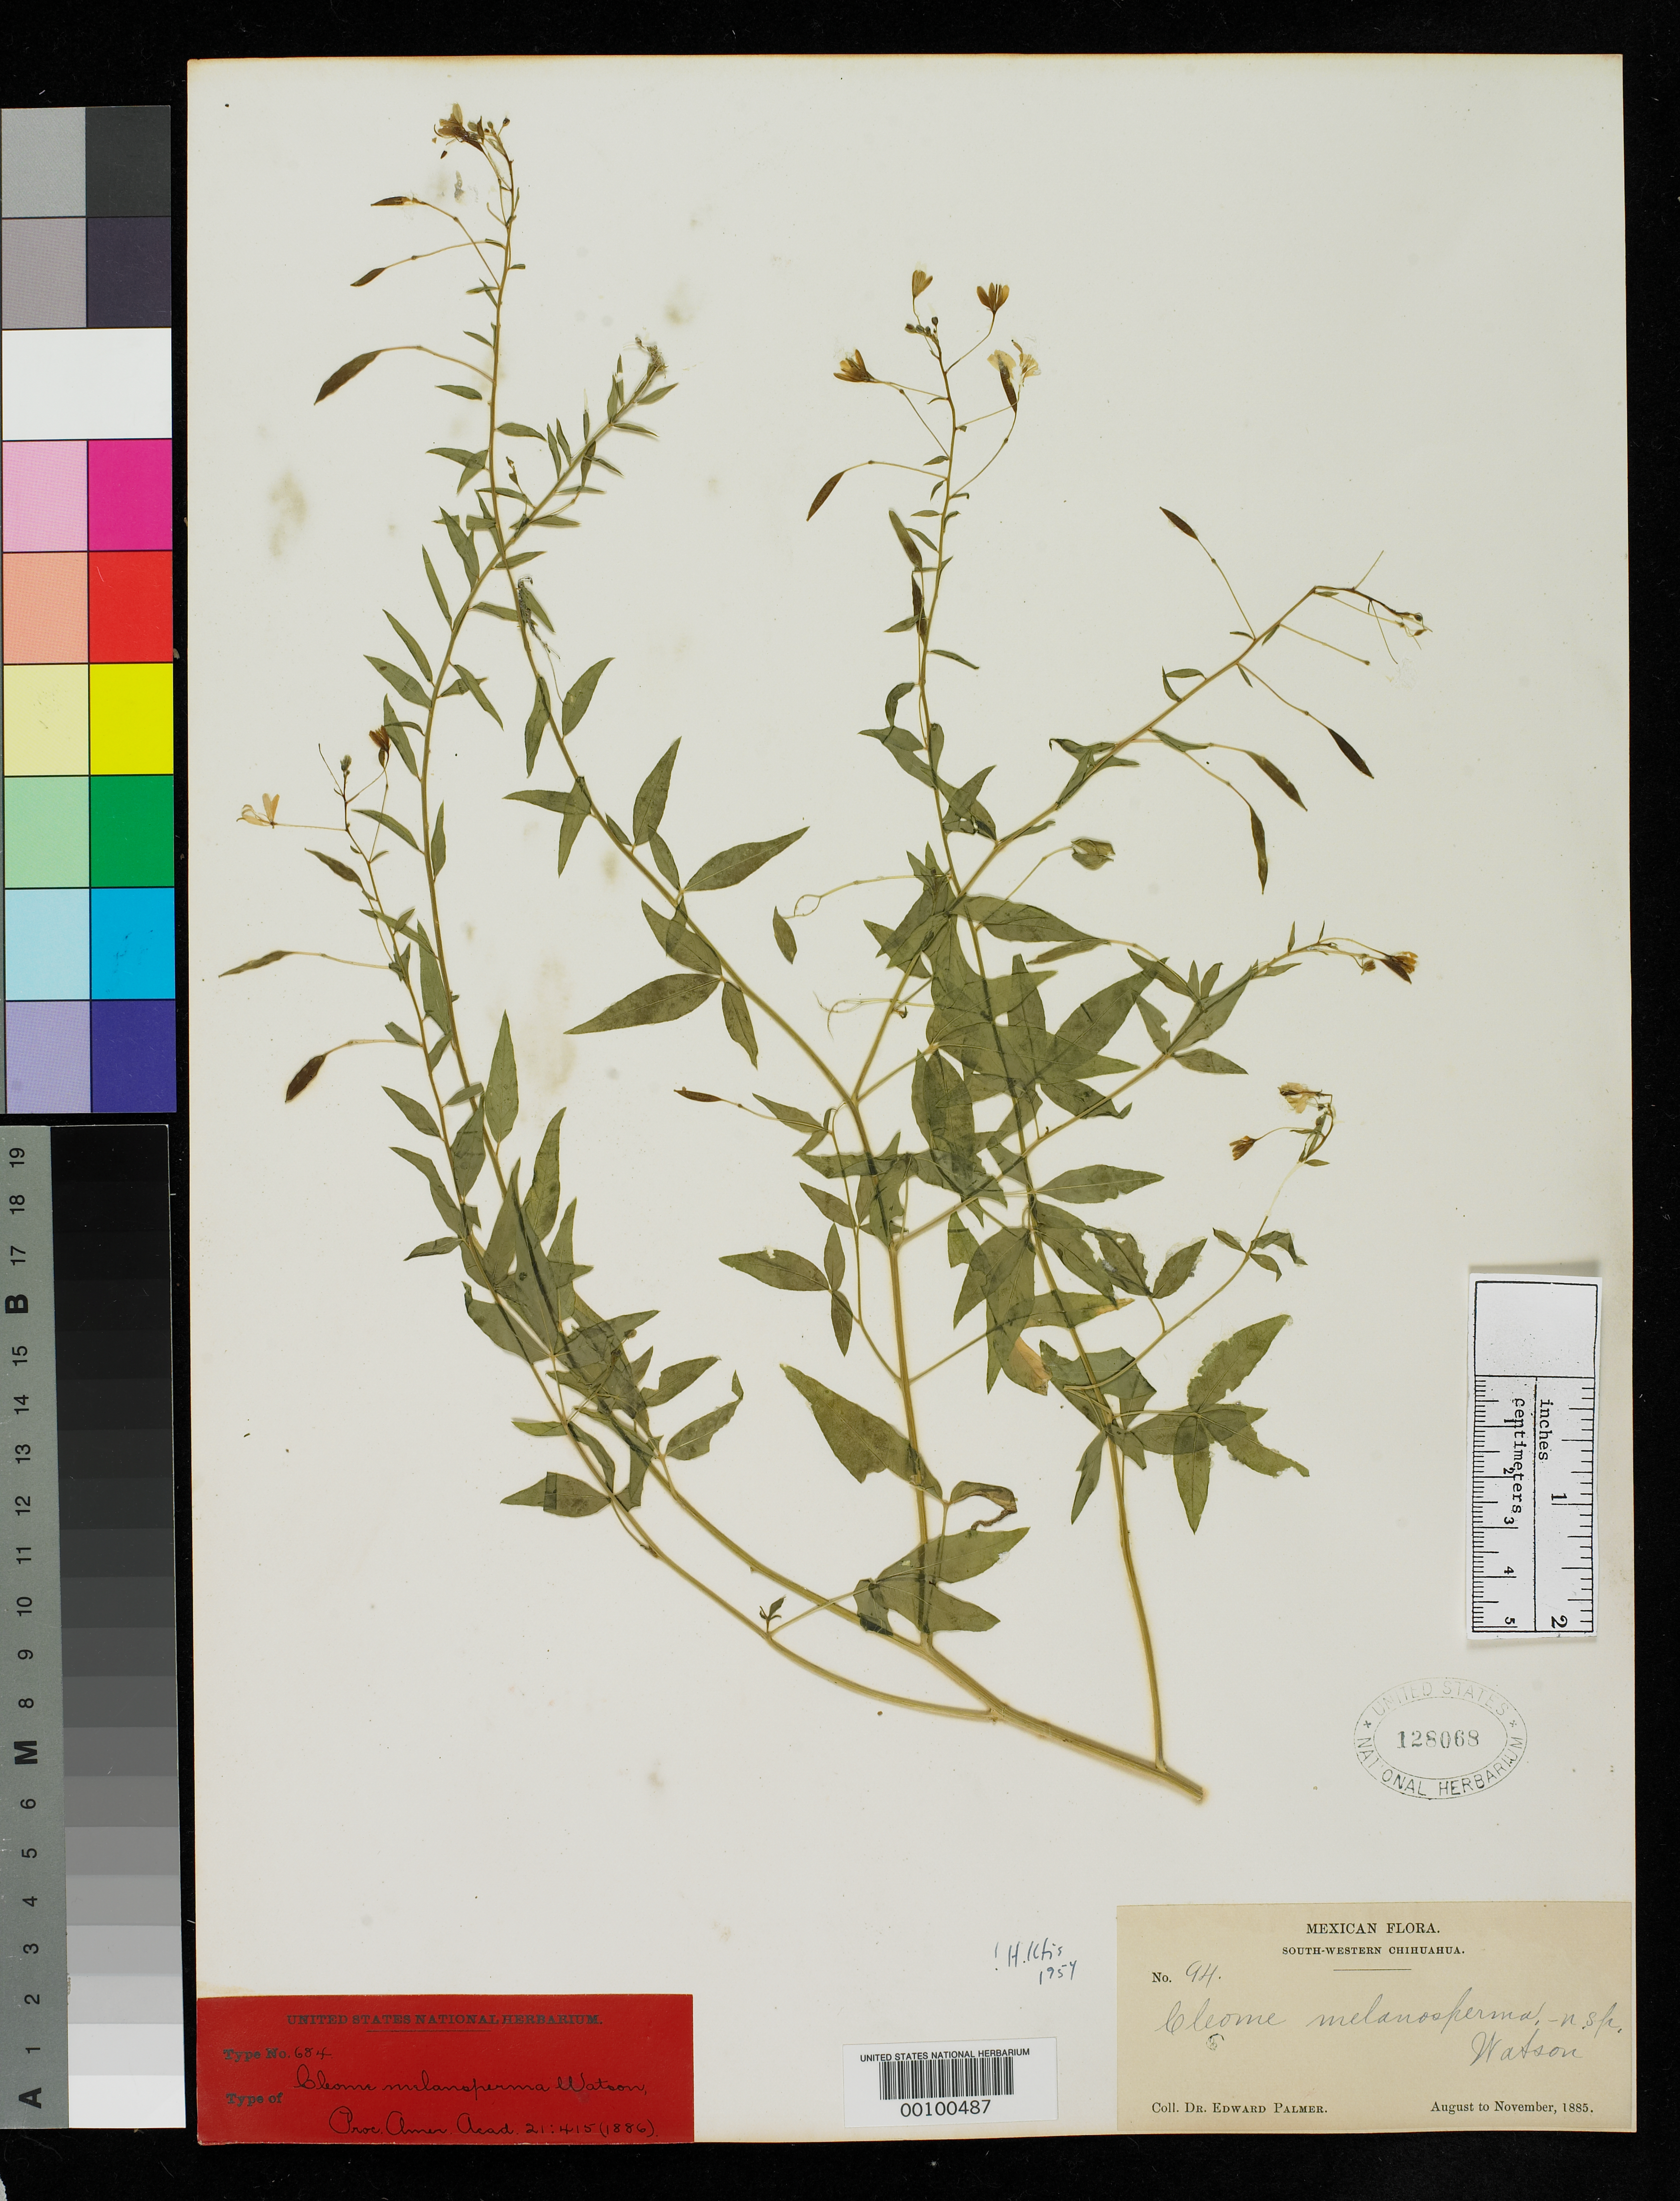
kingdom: Plantae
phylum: Tracheophyta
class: Magnoliopsida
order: Brassicales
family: Cleomaceae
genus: Cleome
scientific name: Cleome melanosperma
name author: S. Watson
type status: Type Collection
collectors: E. Palmer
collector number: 94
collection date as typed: Aug 1885 to -- Nov 1885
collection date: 1885-08/1885-11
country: Mexico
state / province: Chihuahua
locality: South-western Chihuahua.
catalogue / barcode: US 128068